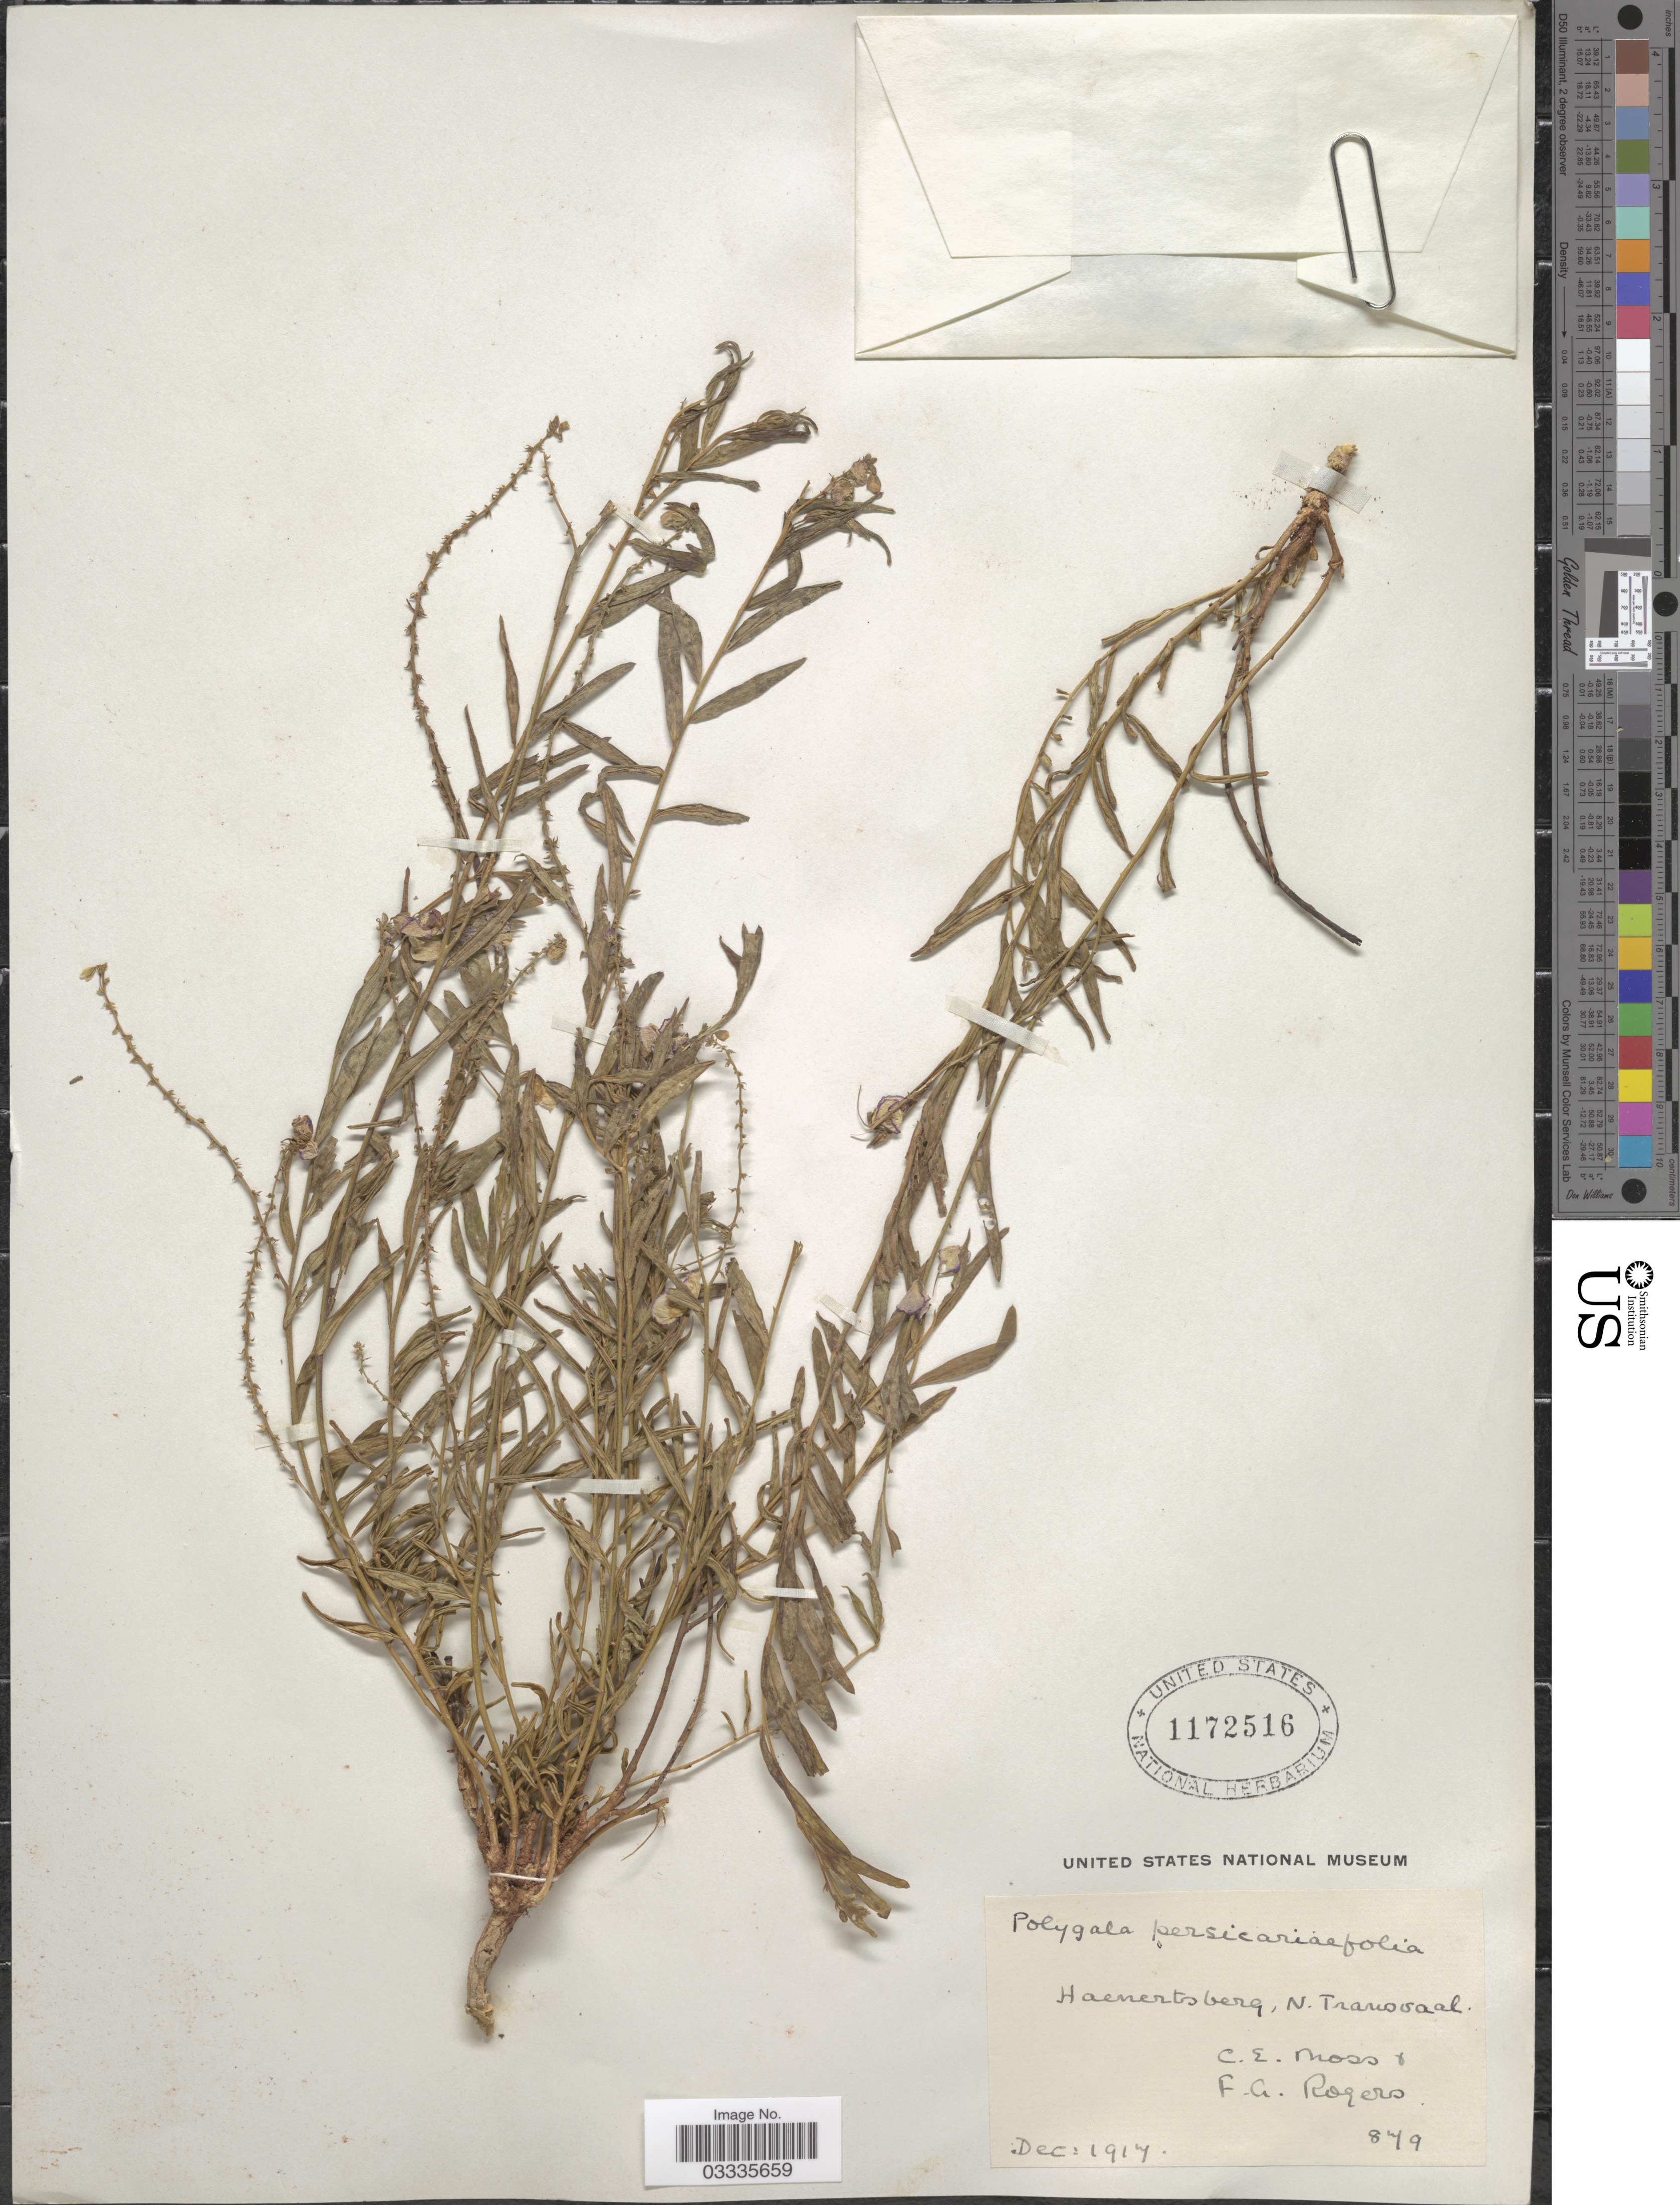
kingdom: Plantae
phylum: Tracheophyta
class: Magnoliopsida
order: Fabales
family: Polygalaceae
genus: Polygala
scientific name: Polygala persicariifolia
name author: DC.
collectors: C. E. Moss & F. A. Rogers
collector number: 879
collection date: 1917-12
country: South Africa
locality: Haenertsberg, N. Transvaal.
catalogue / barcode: US 1172516